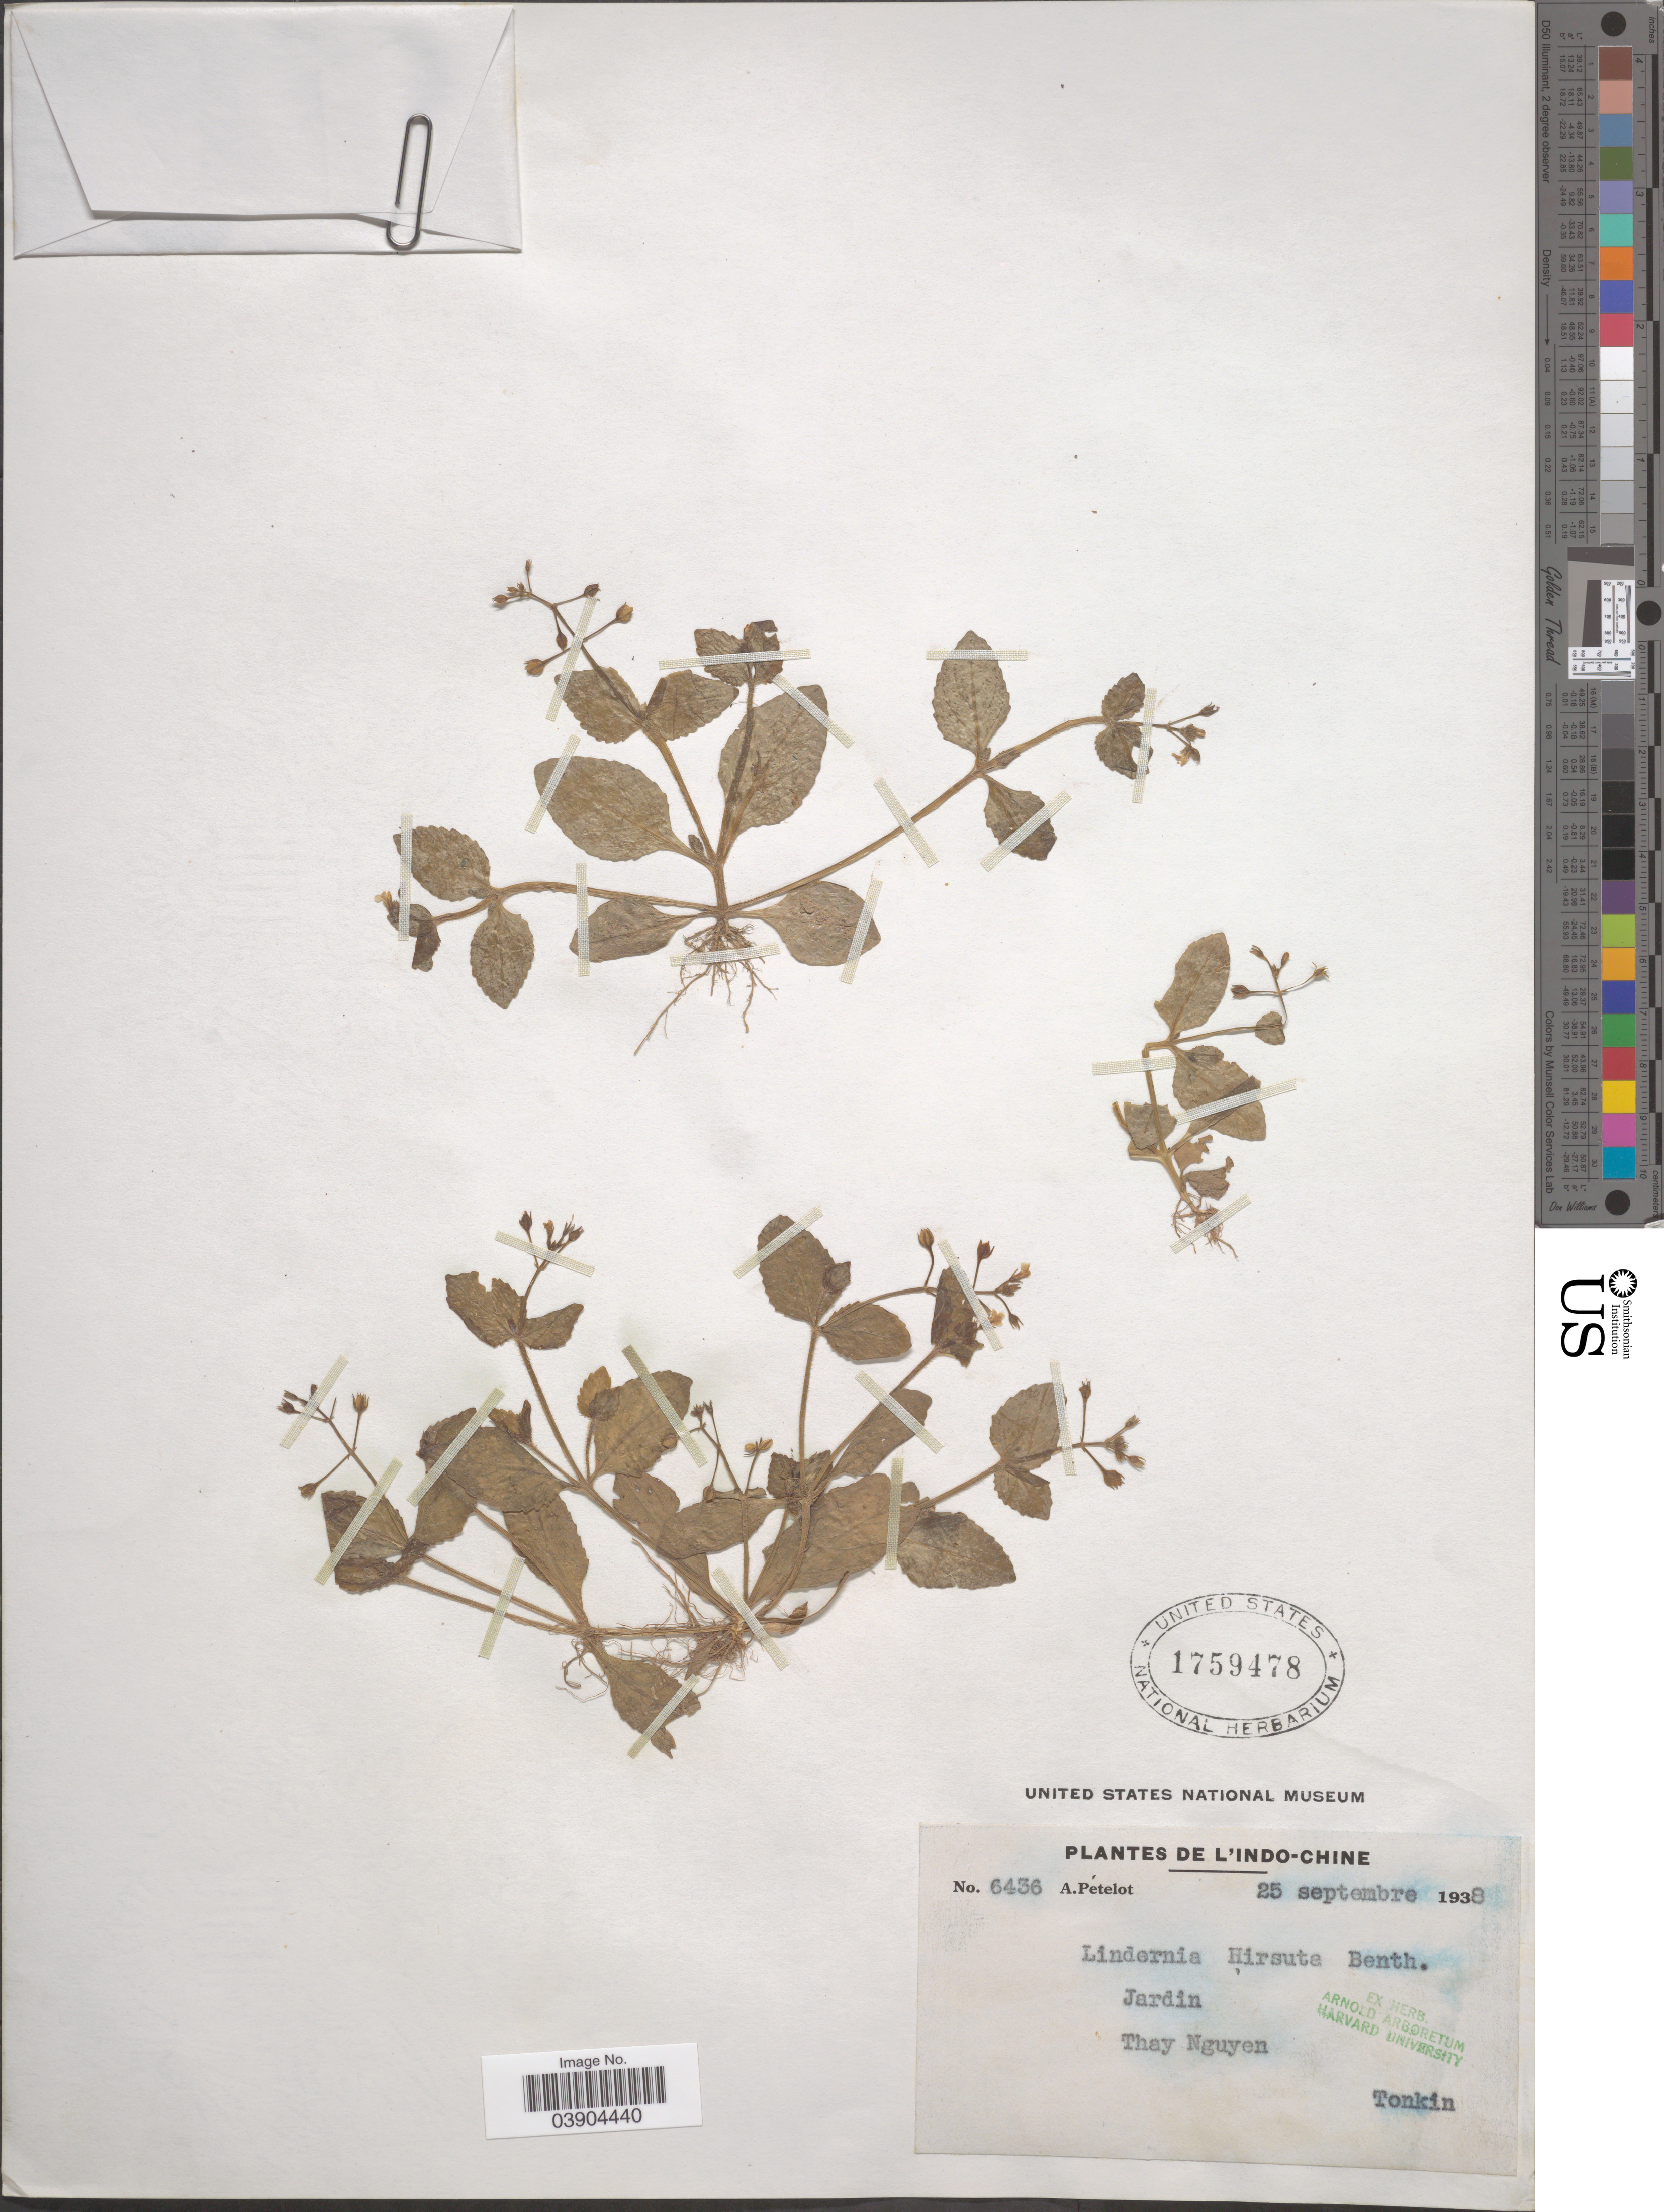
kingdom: Plantae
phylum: Tracheophyta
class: Magnoliopsida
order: Lamiales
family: Linderniaceae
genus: Lindernia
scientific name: Lindernia hirsuta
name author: (Benth.) Wettst.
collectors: A. Petelot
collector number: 6436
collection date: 1938-09-25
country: Vietnam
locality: L'indo-chine. Jardin. Thay Nguyen. Tonkin.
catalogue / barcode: US 1759478